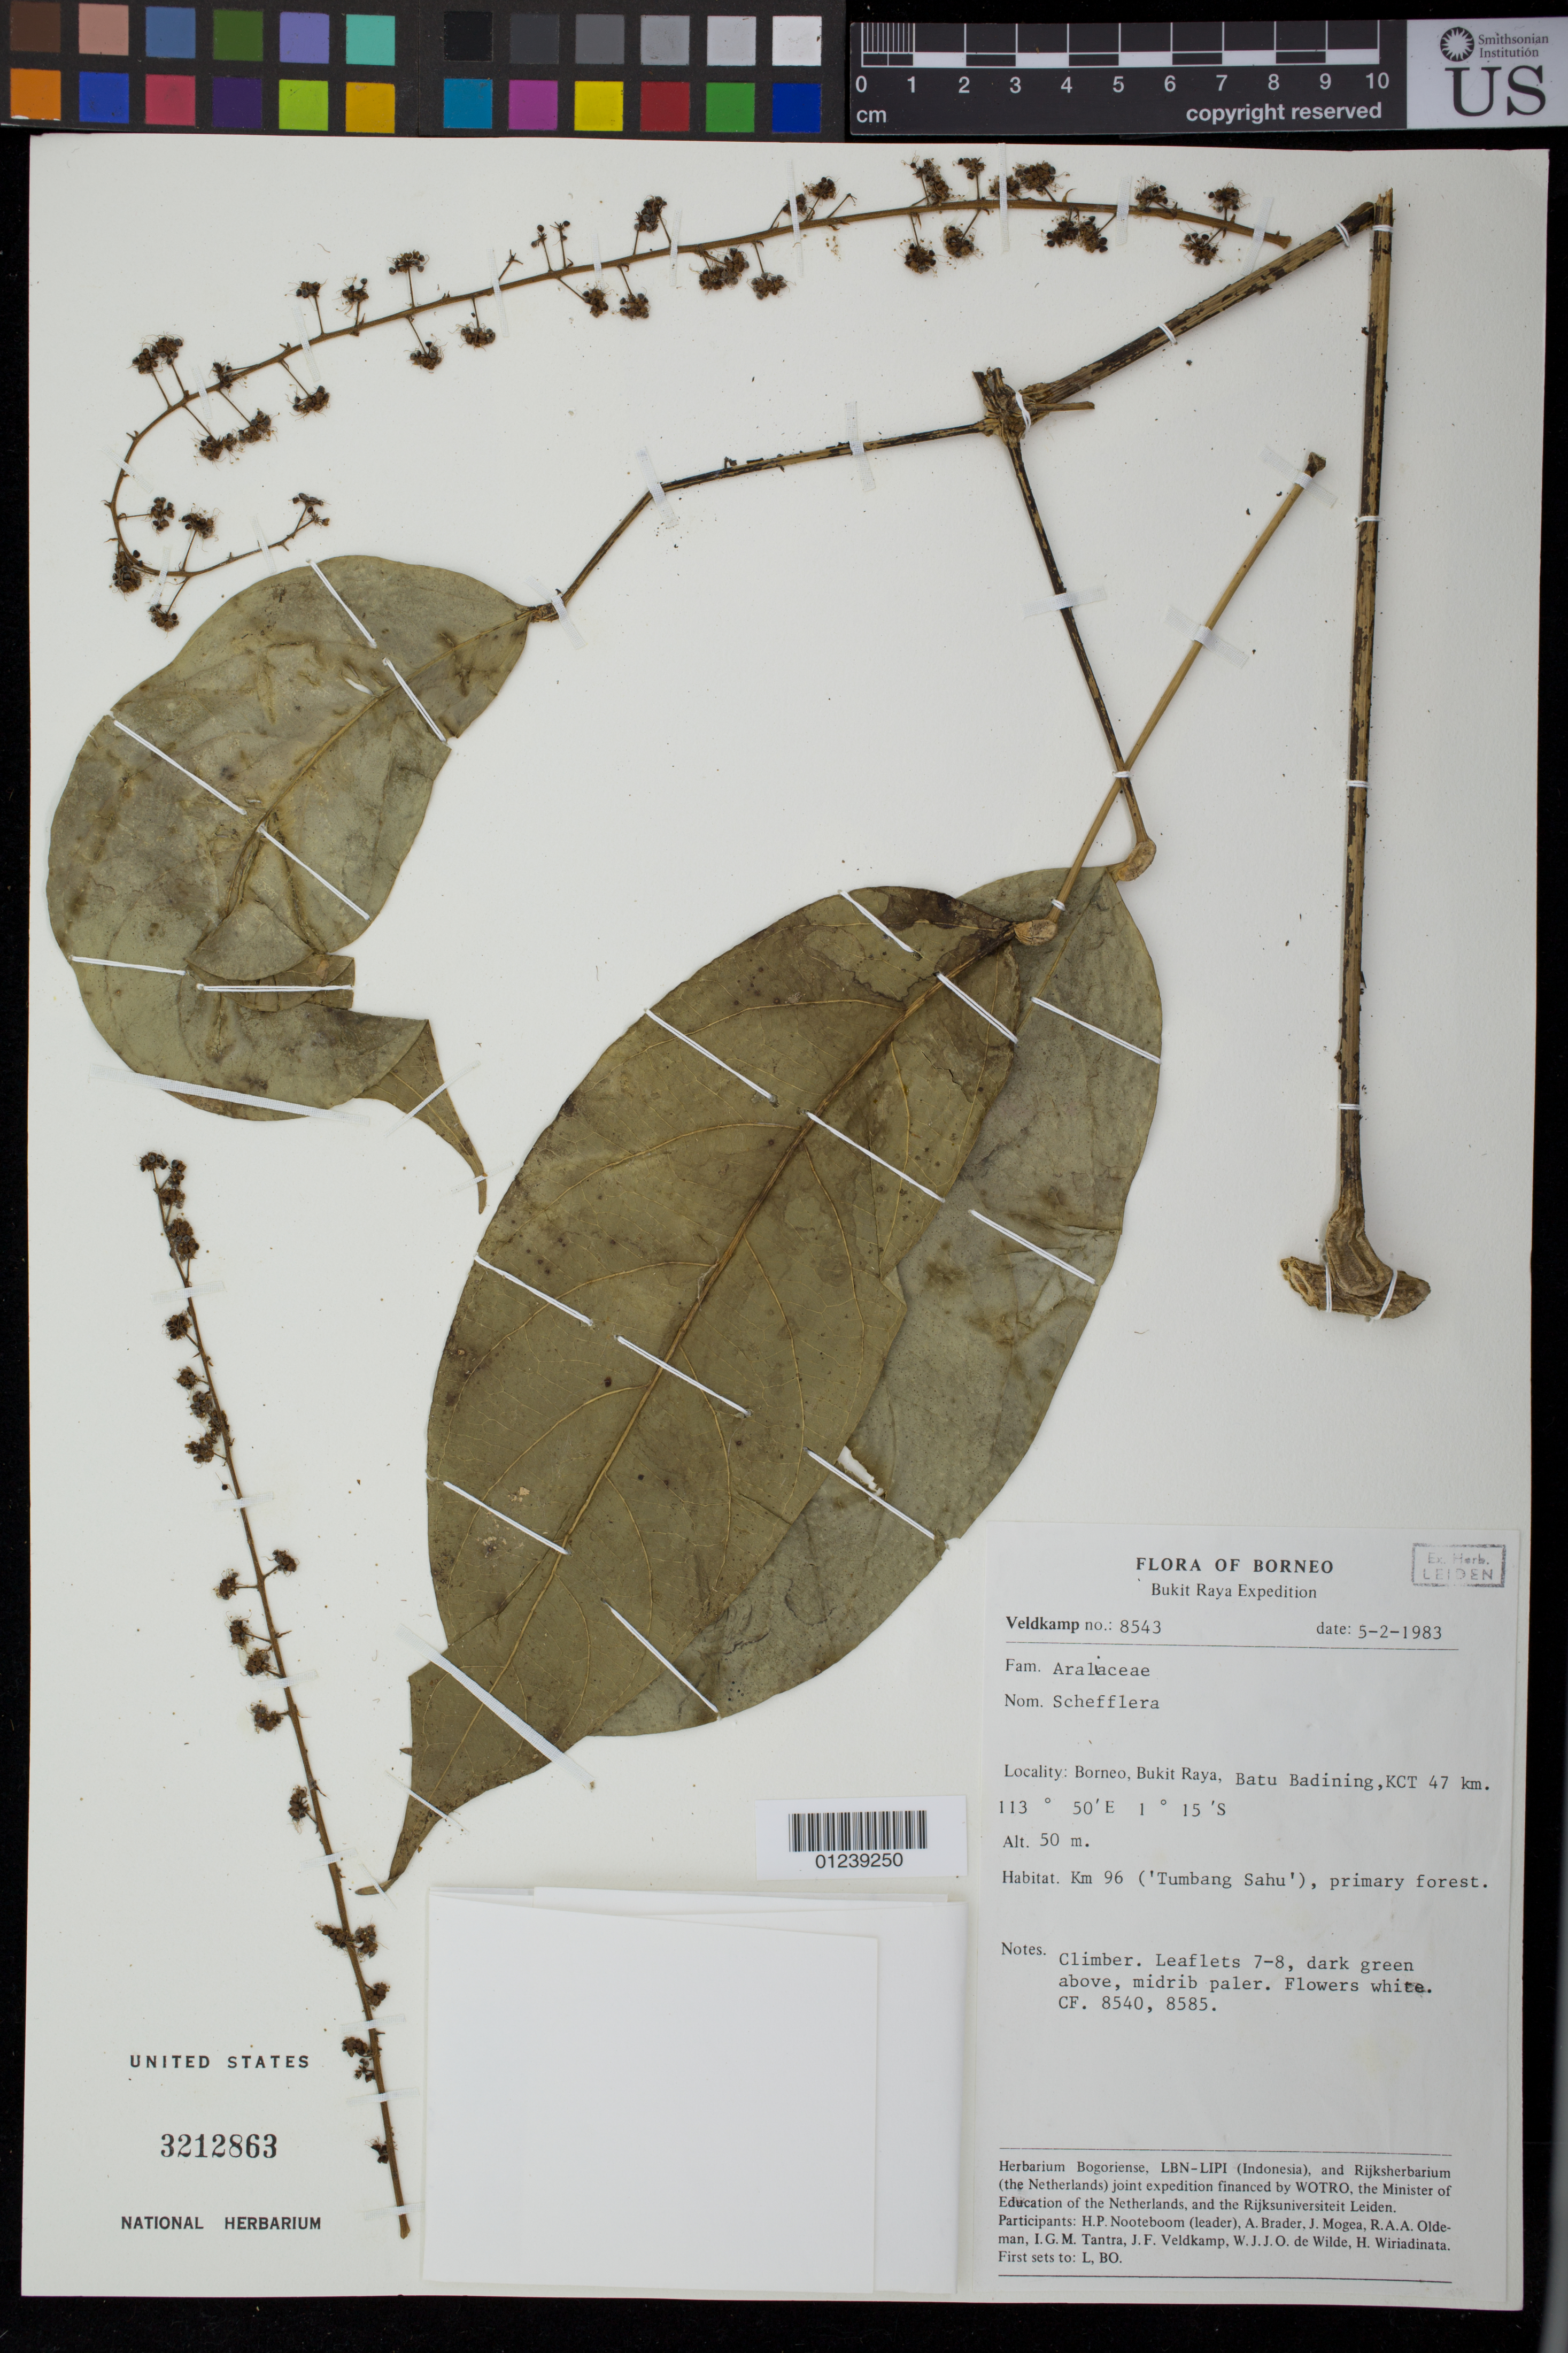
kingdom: Plantae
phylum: Tracheophyta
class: Magnoliopsida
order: Apiales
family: Araliaceae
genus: Schefflera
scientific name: Schefflera sp.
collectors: J. F. Veldkamp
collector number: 8543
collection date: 1983-02-05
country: Indonesia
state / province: Kalimantan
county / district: Kalimantan Tengah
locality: Borneo: Bukit Raya, Batu Badining [Badinding], KCT 47 km. Km 96 (Tumbang Sahu)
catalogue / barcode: US 3212863